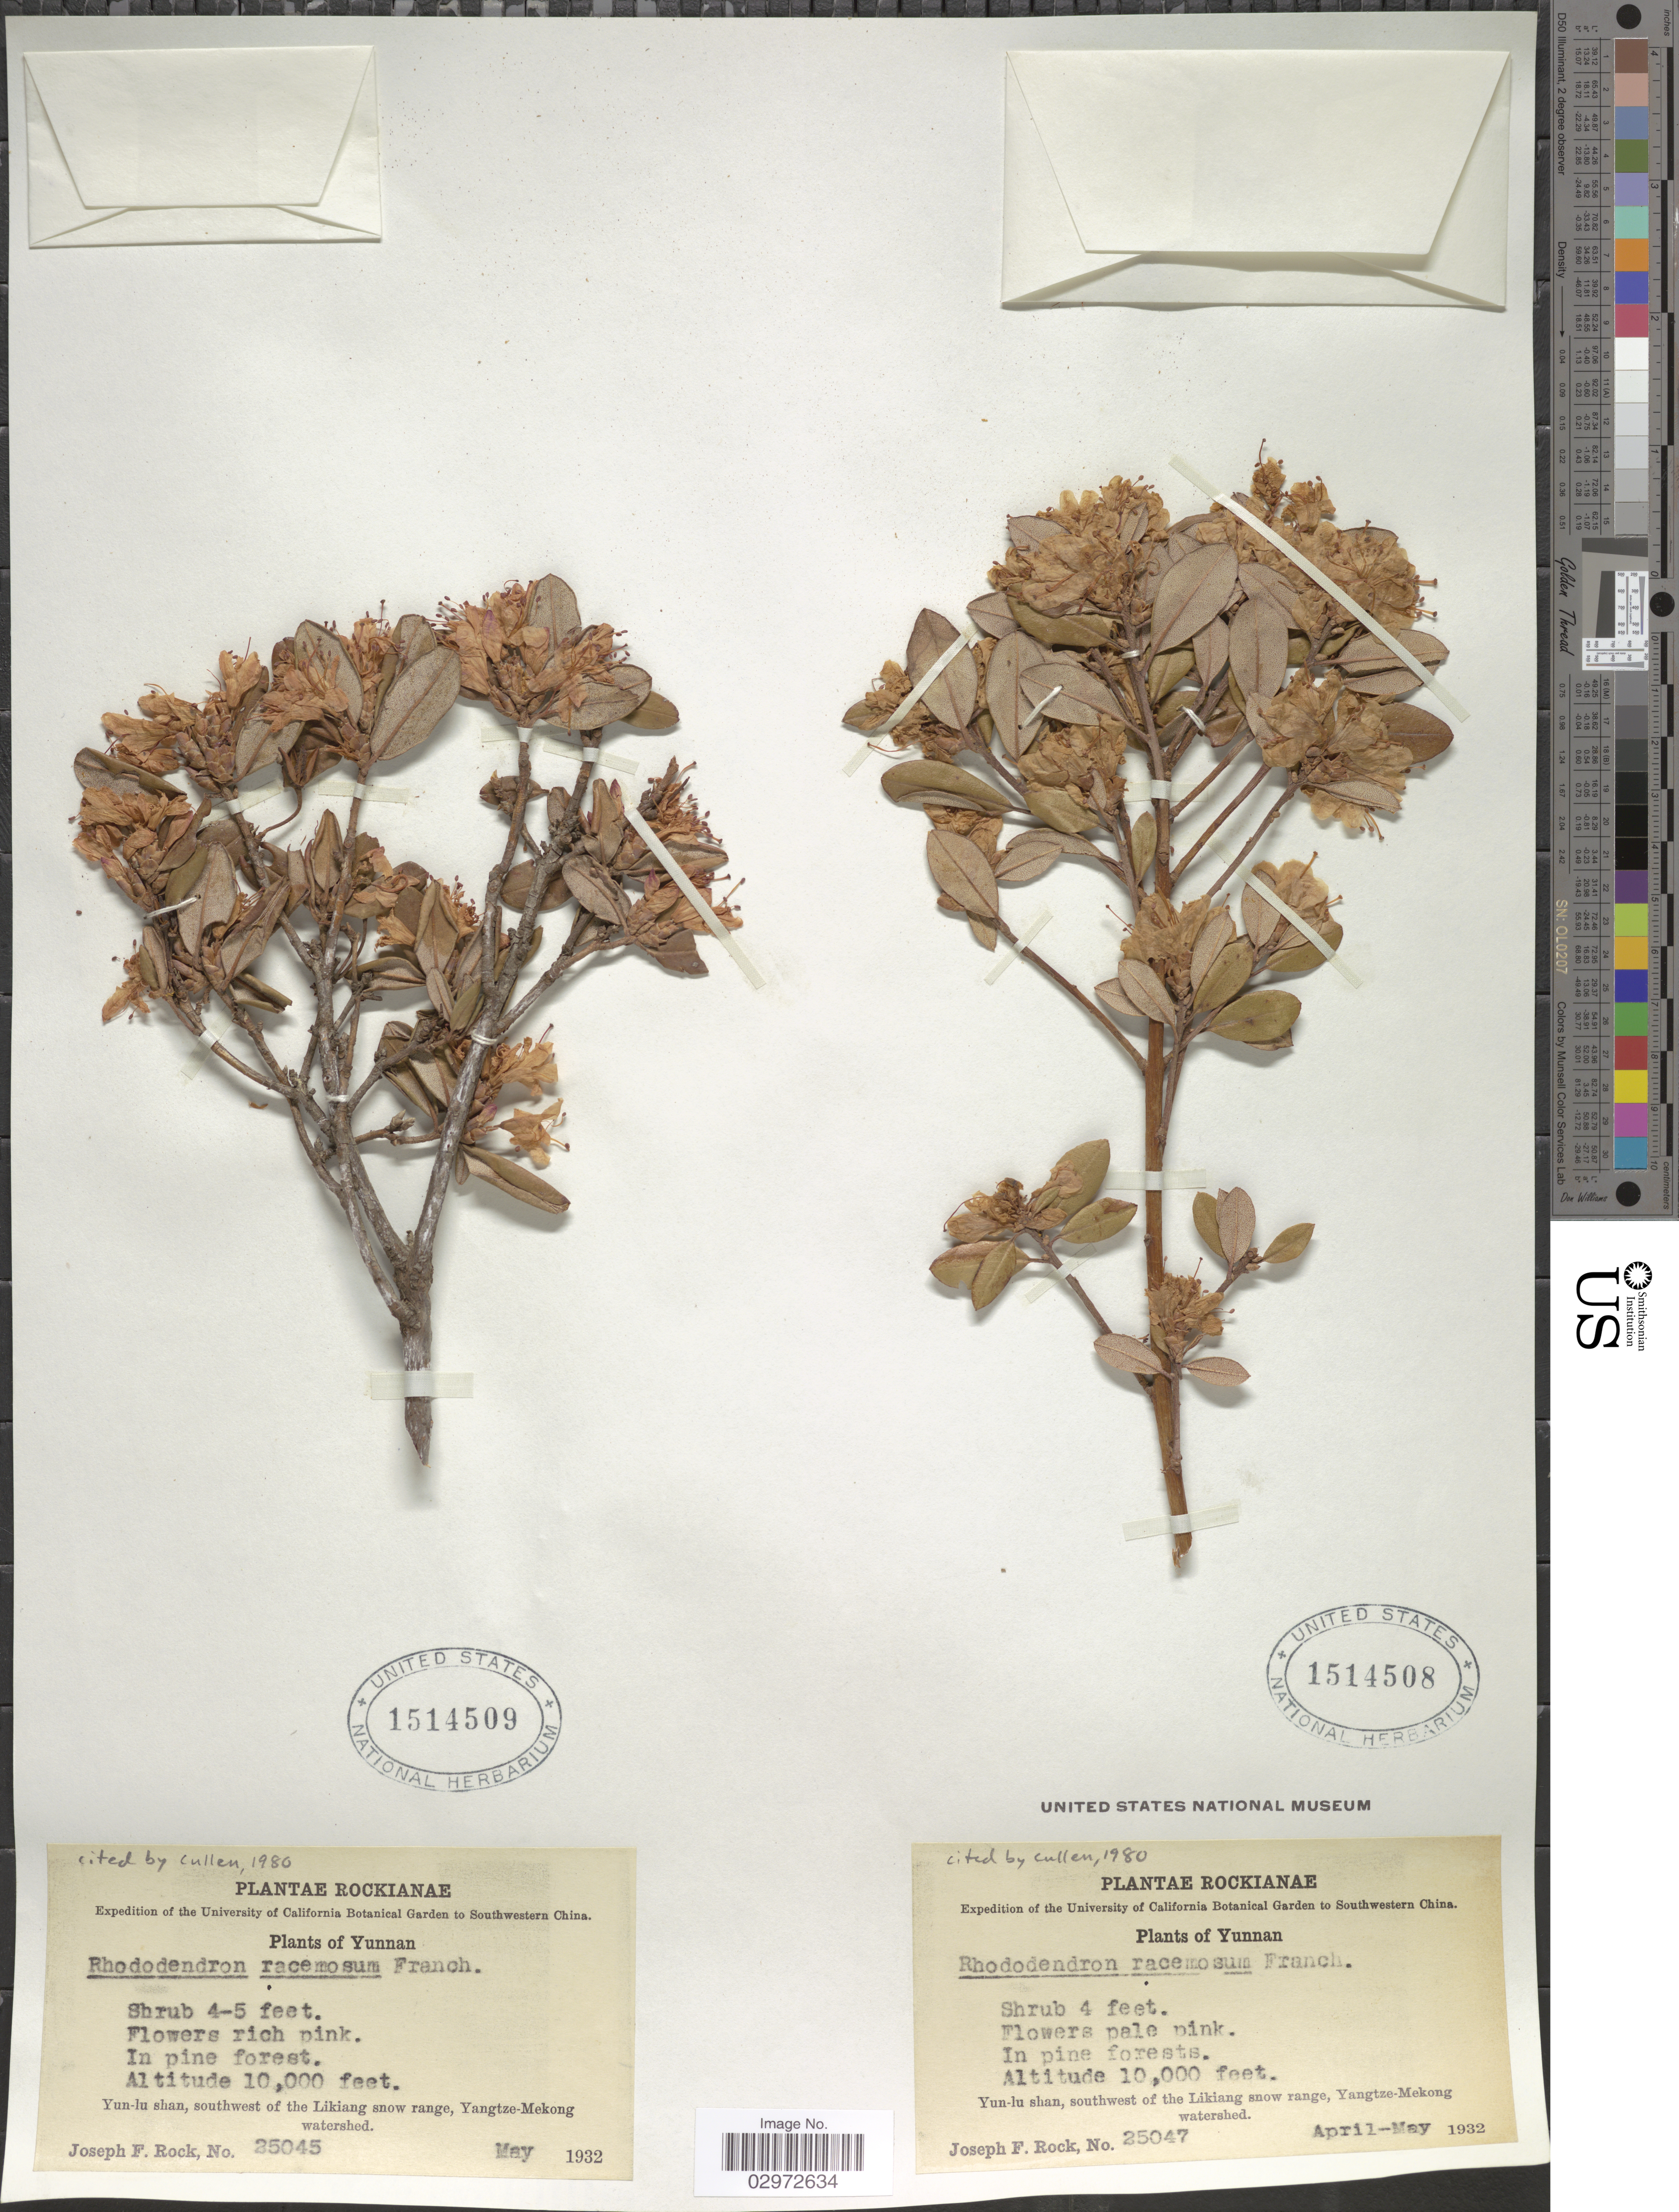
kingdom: Plantae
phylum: Tracheophyta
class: Magnoliopsida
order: Ericales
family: Ericaceae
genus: Rhododendron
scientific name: Rhododendron racemosum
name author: Franch.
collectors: J. F. Rock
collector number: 25045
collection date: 1932-05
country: China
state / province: Yunnan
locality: Yun-lu shan, southwest of the Likiang snow range, Yangtze-Mekong watershed. Southwestern China.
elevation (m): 3048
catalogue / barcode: US 1514509